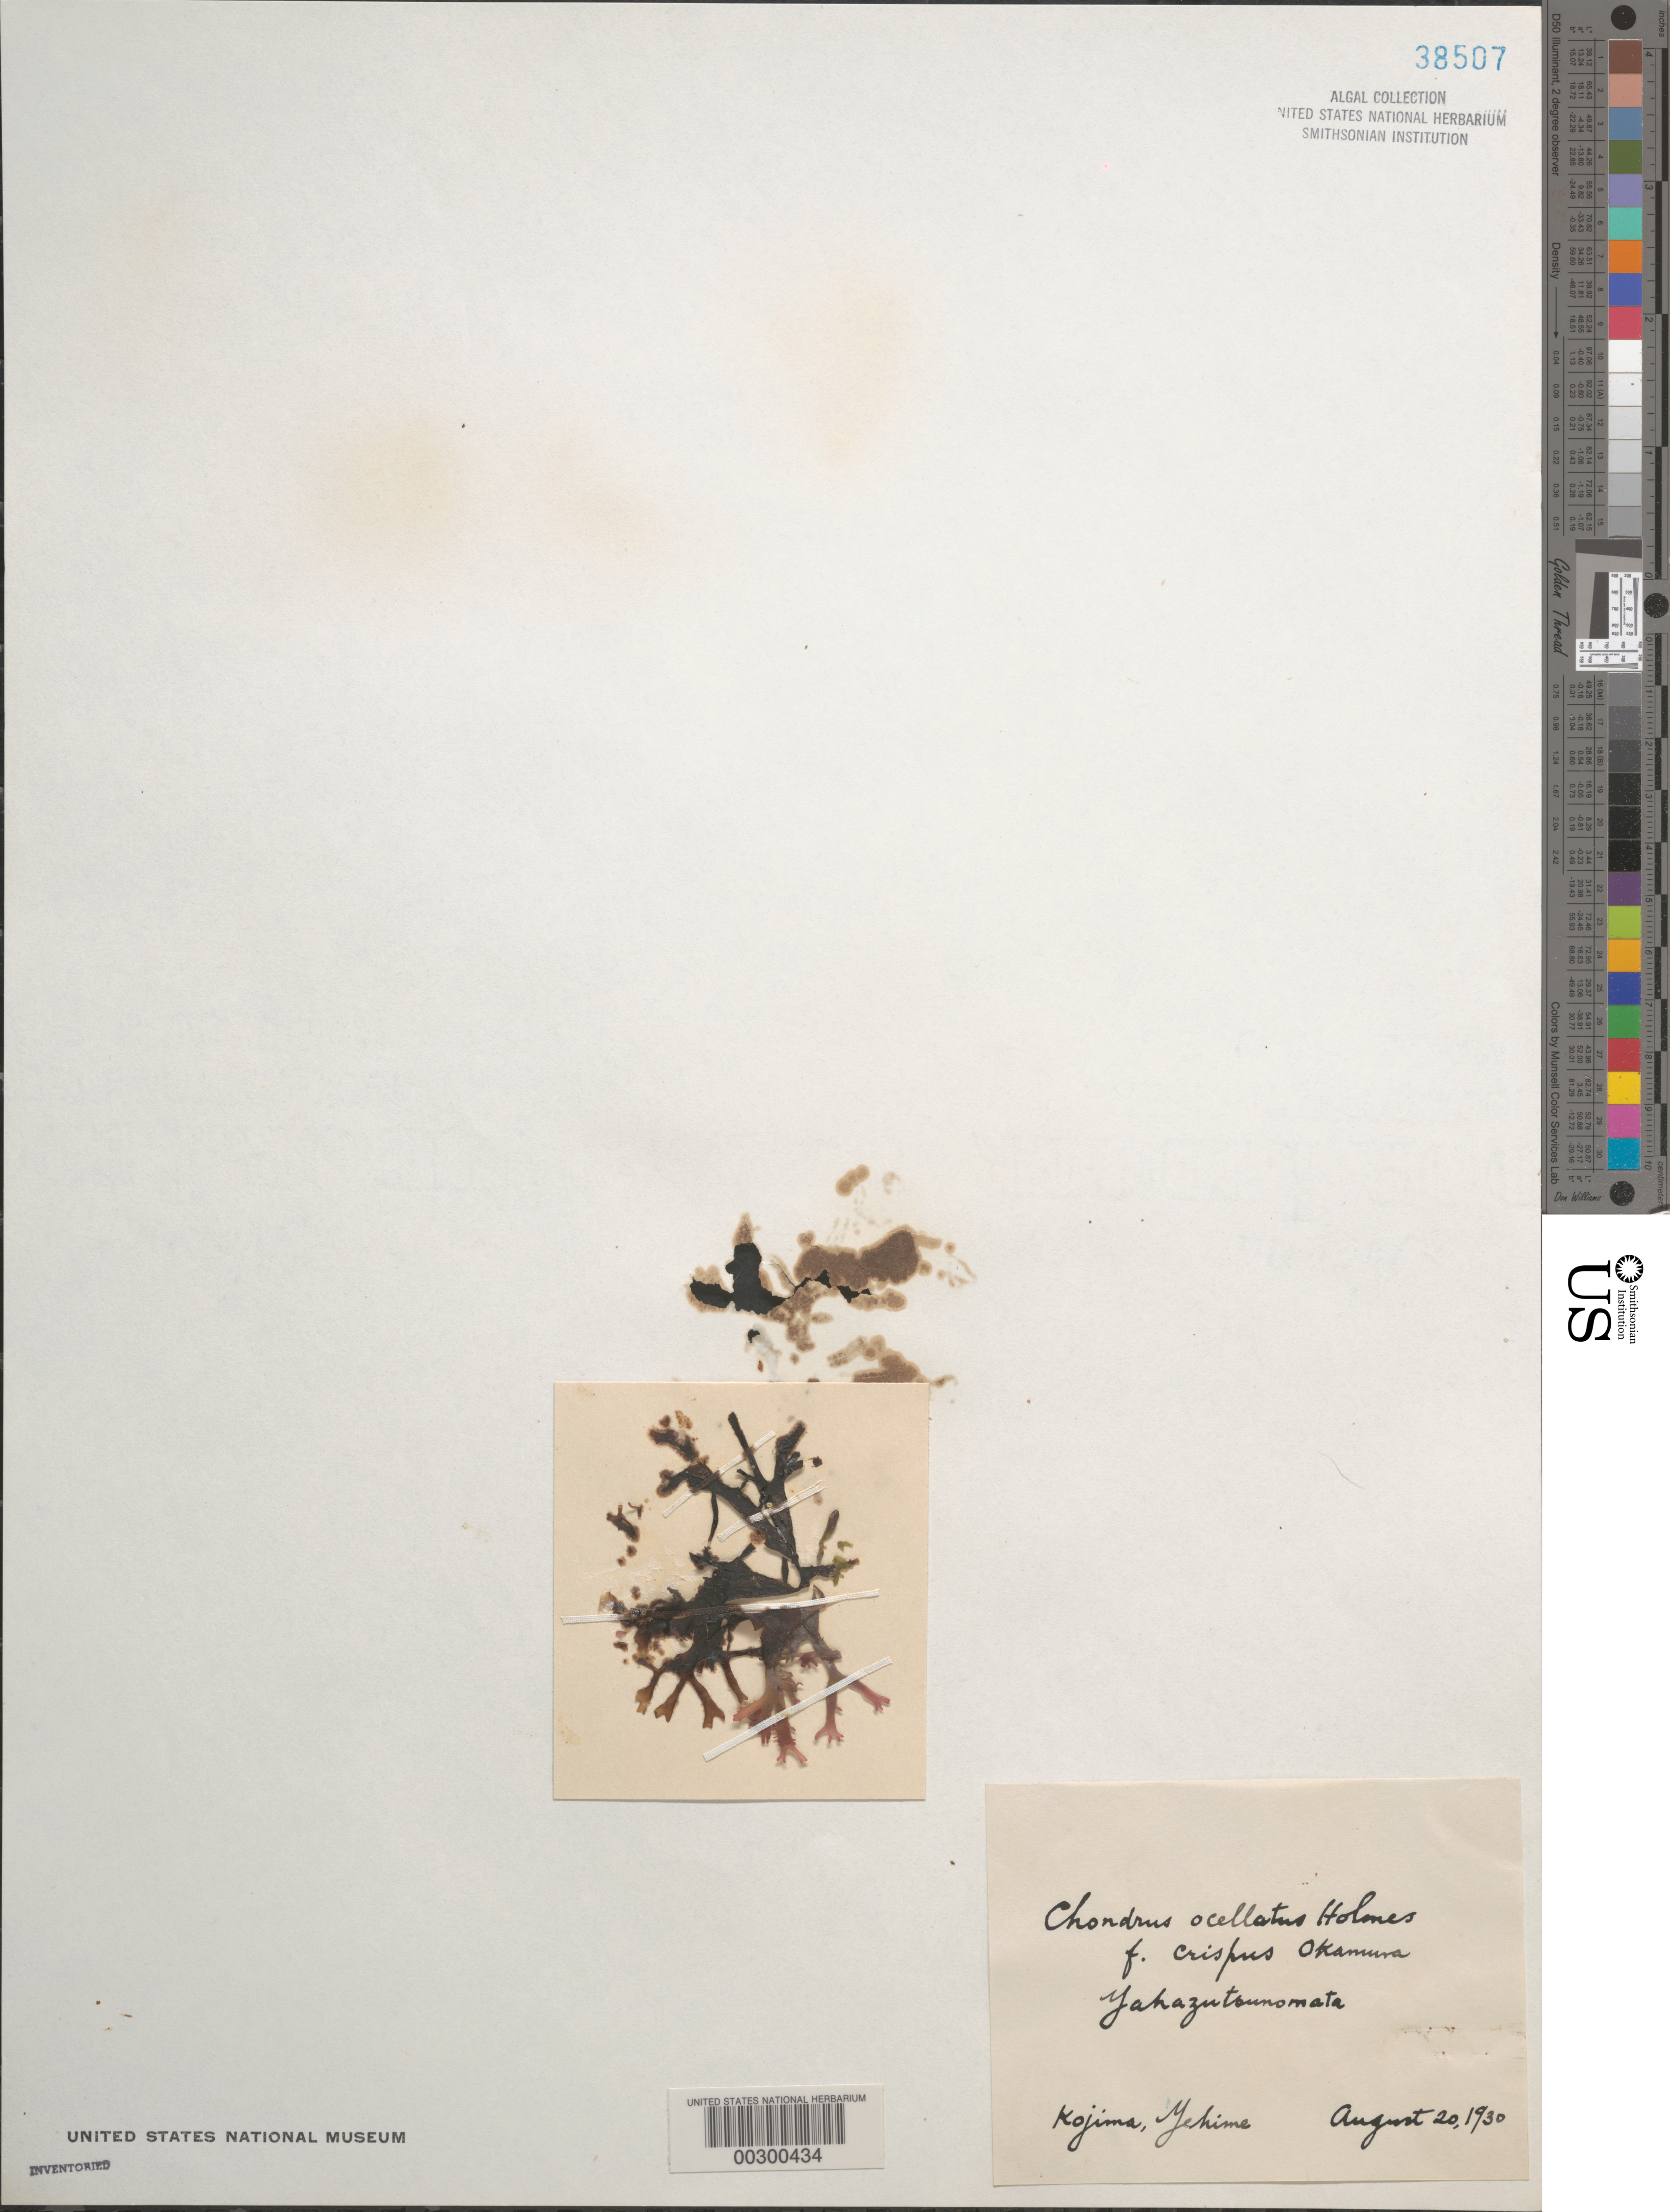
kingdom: Plantae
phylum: Rhodophyta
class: Florideophyceae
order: Gigartinales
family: Gigartinaceae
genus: Chondrus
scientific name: Chondrus ocellatus f. crispus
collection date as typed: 20 Aug 1930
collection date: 1930-08-20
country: Japan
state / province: Ehime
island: Shikoku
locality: Kojima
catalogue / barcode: US 38507